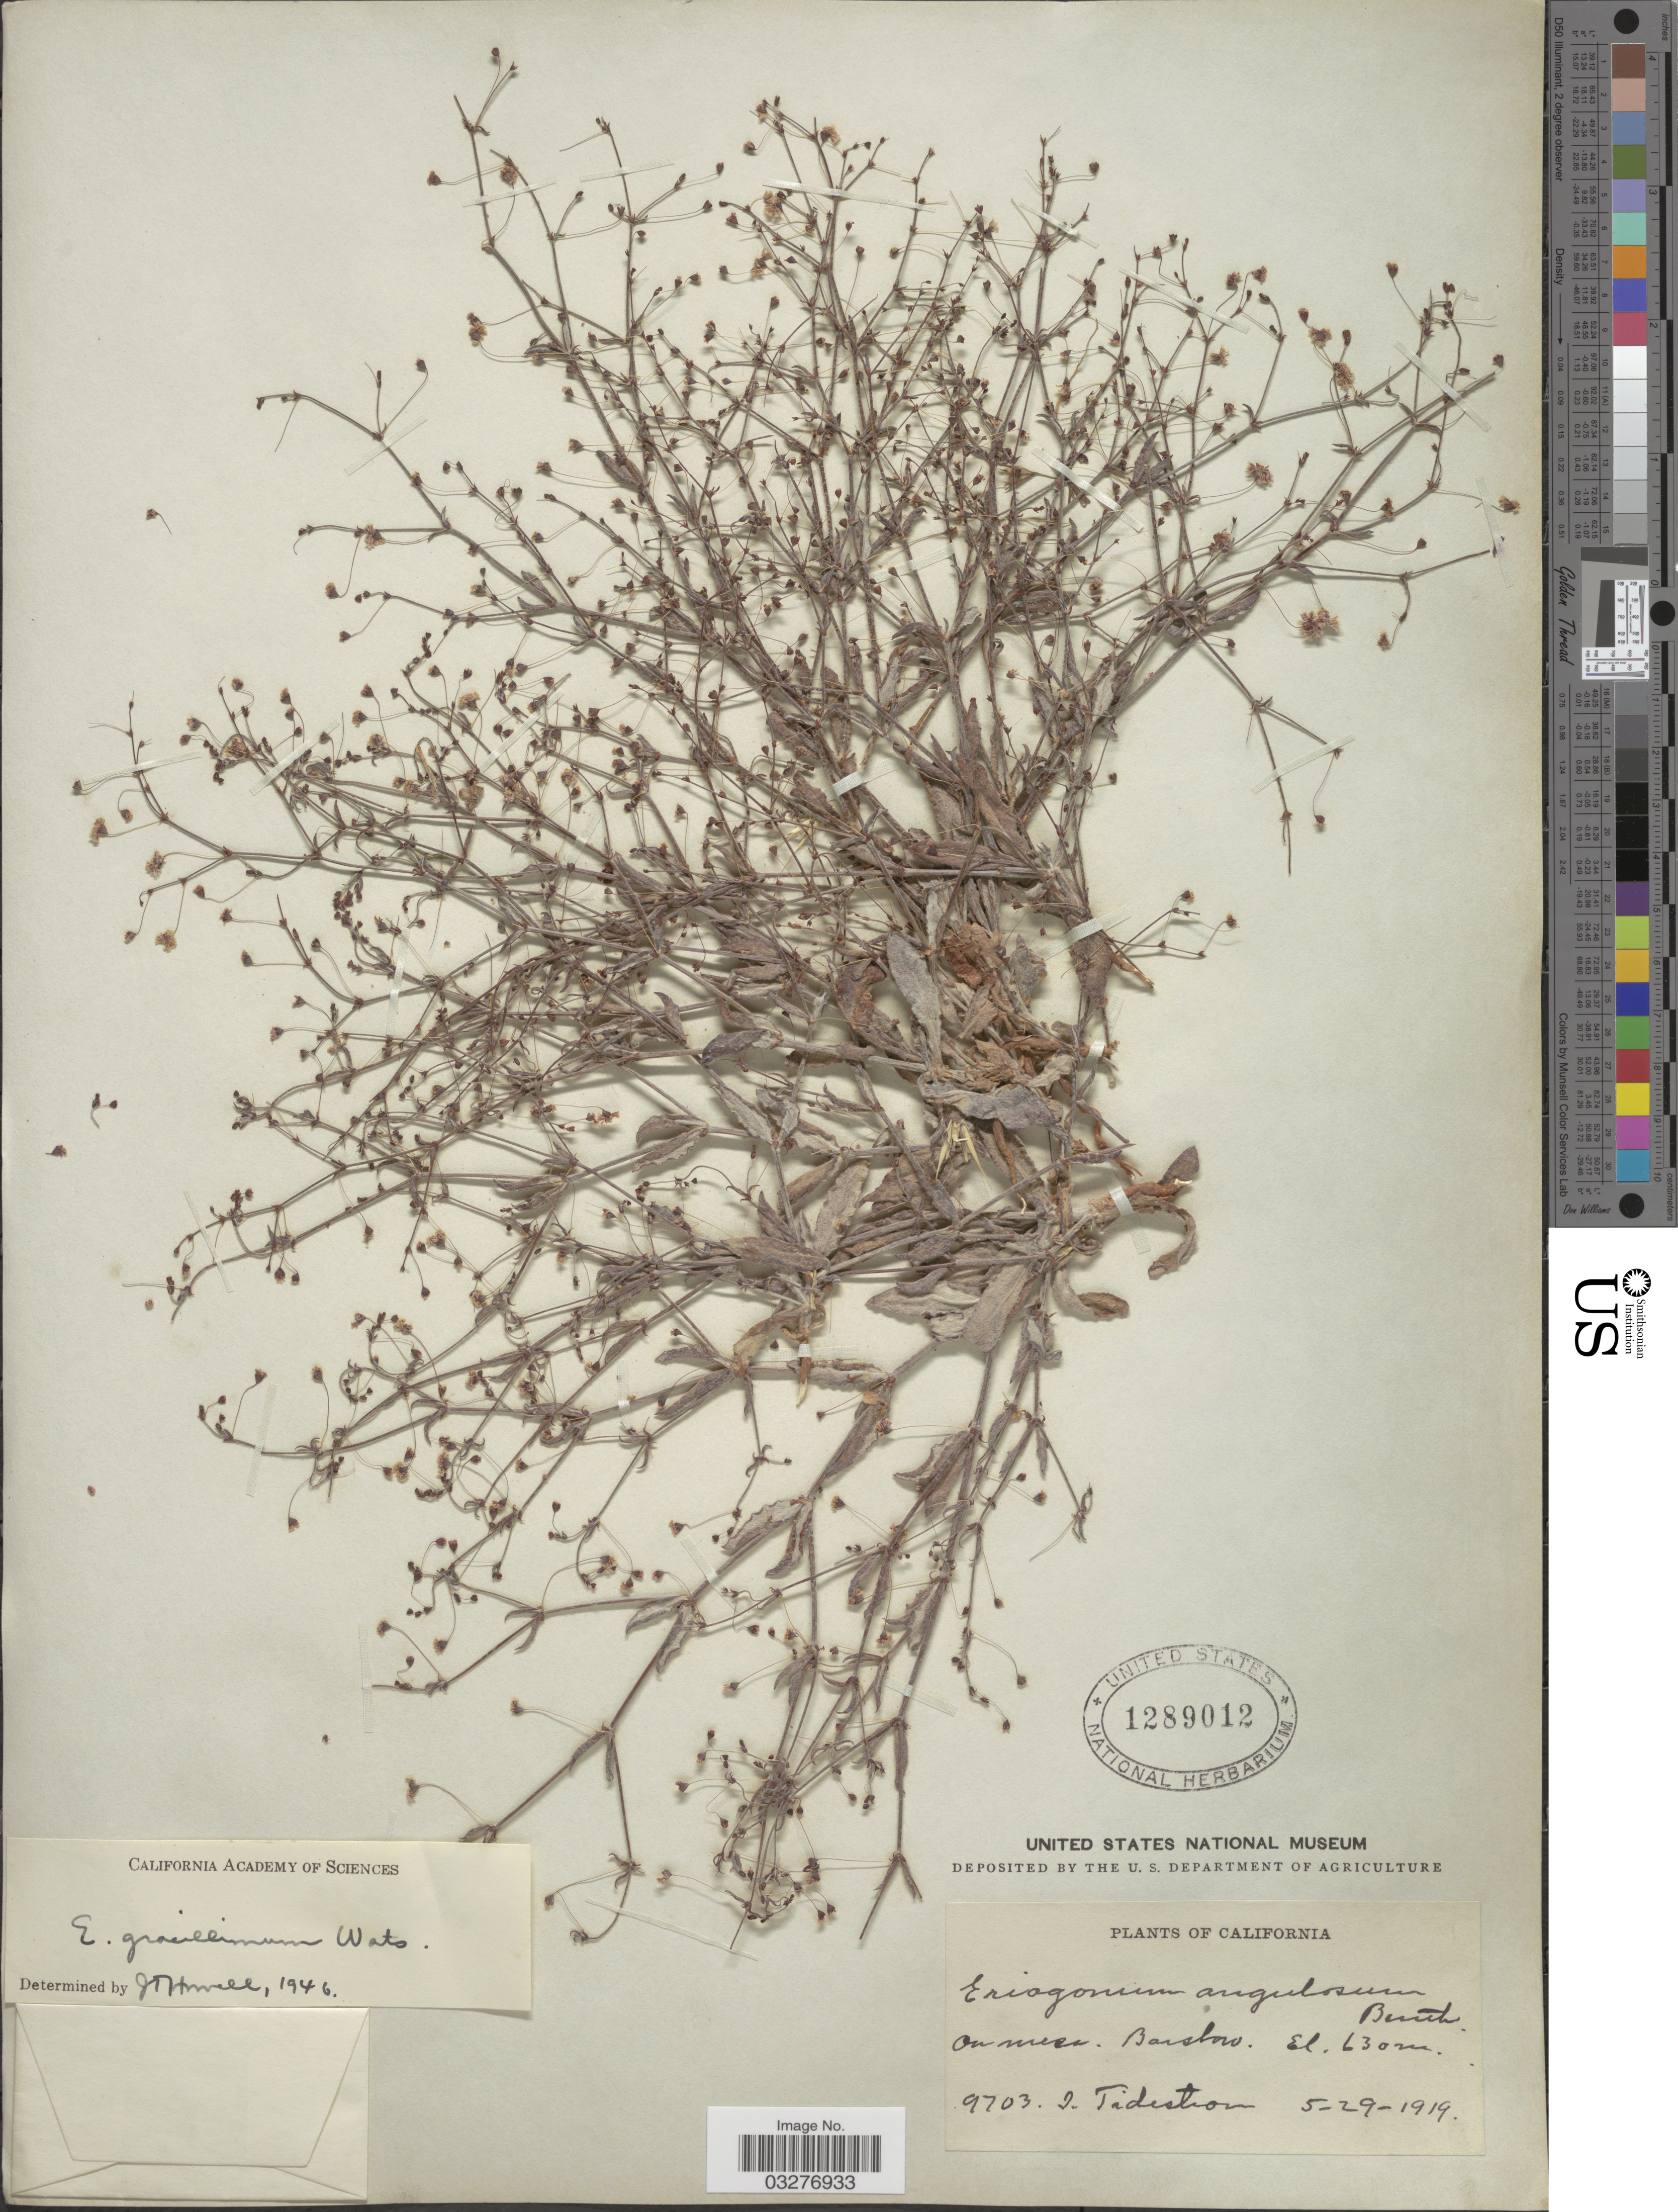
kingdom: Plantae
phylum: Tracheophyta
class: Magnoliopsida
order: Caryophyllales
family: Polygonaceae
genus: Eriogonum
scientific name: Eriogonum gracillimum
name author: S. Watson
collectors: I. F. Tidestrom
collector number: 9703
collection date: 1919-05-29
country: United States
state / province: California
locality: On mesa. Barstow.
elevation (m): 630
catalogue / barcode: US 1289012